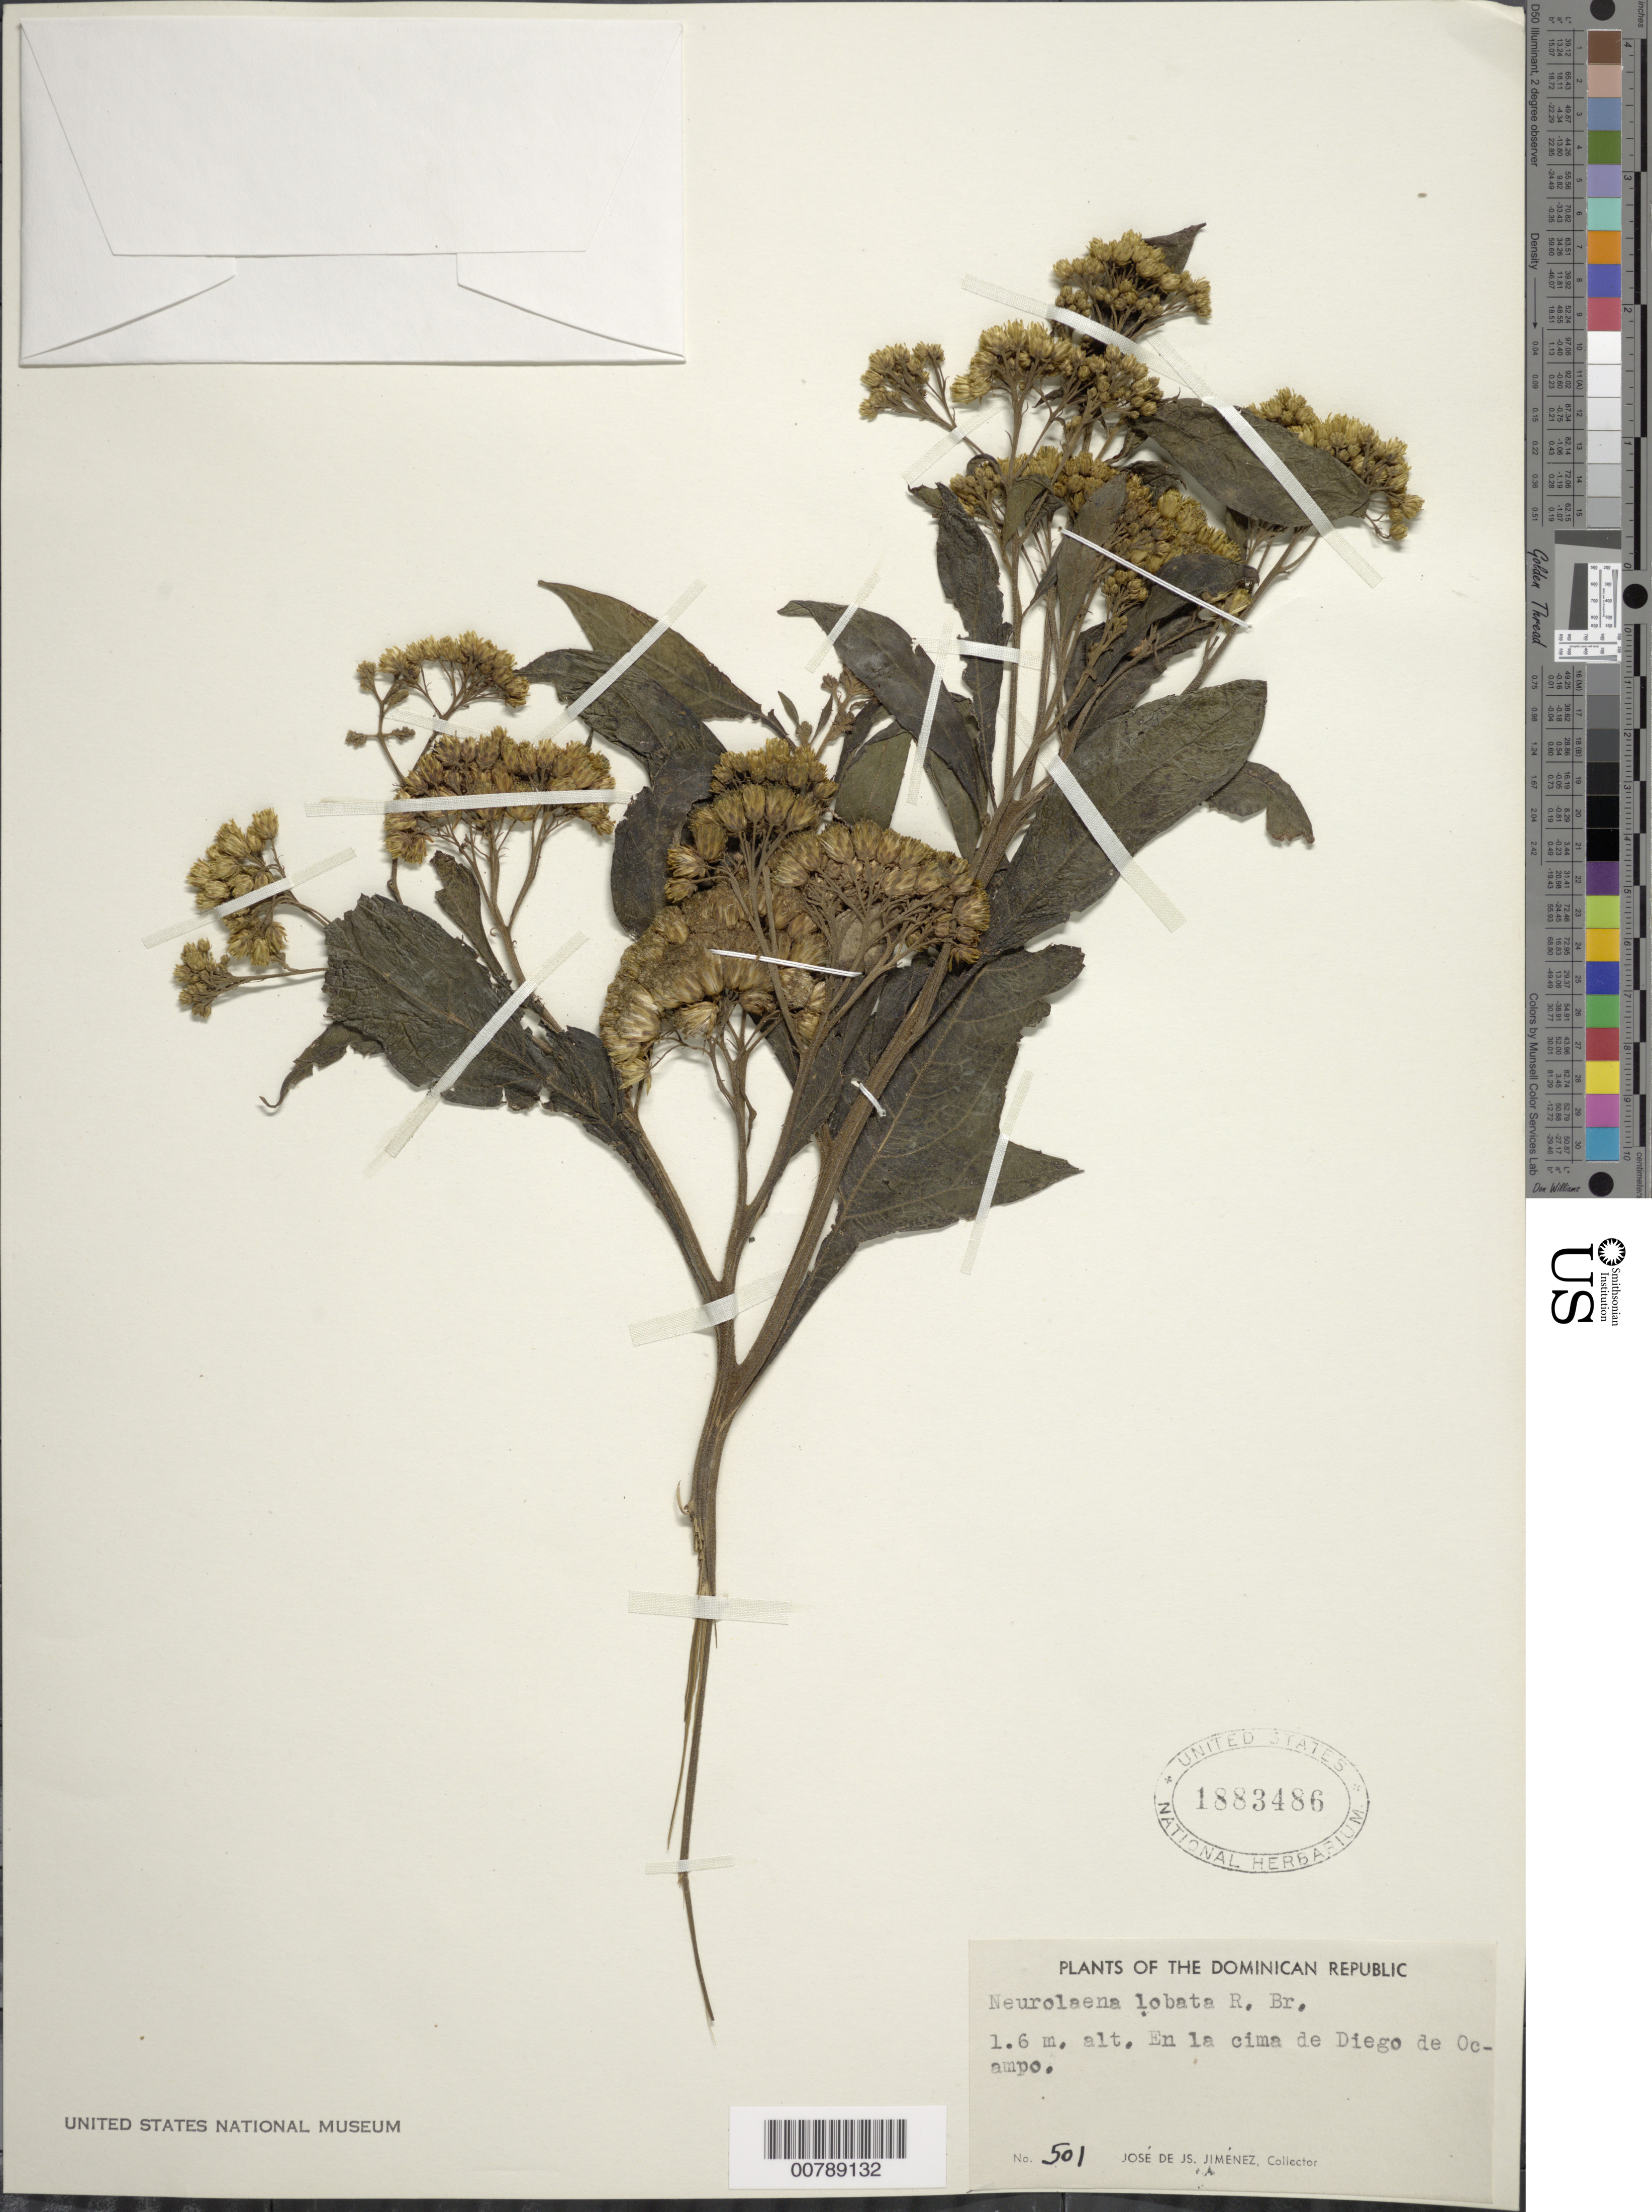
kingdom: Plantae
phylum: Tracheophyta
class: Magnoliopsida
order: Asterales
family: Asteraceae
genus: Neurolaena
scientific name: Neurolaena lobata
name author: (L.) R. Br. ex Cass.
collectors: J. J. Jiménez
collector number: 501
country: Dominican Republic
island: Hispaniola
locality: En la cima de Diego de Ocampo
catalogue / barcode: US 1883486